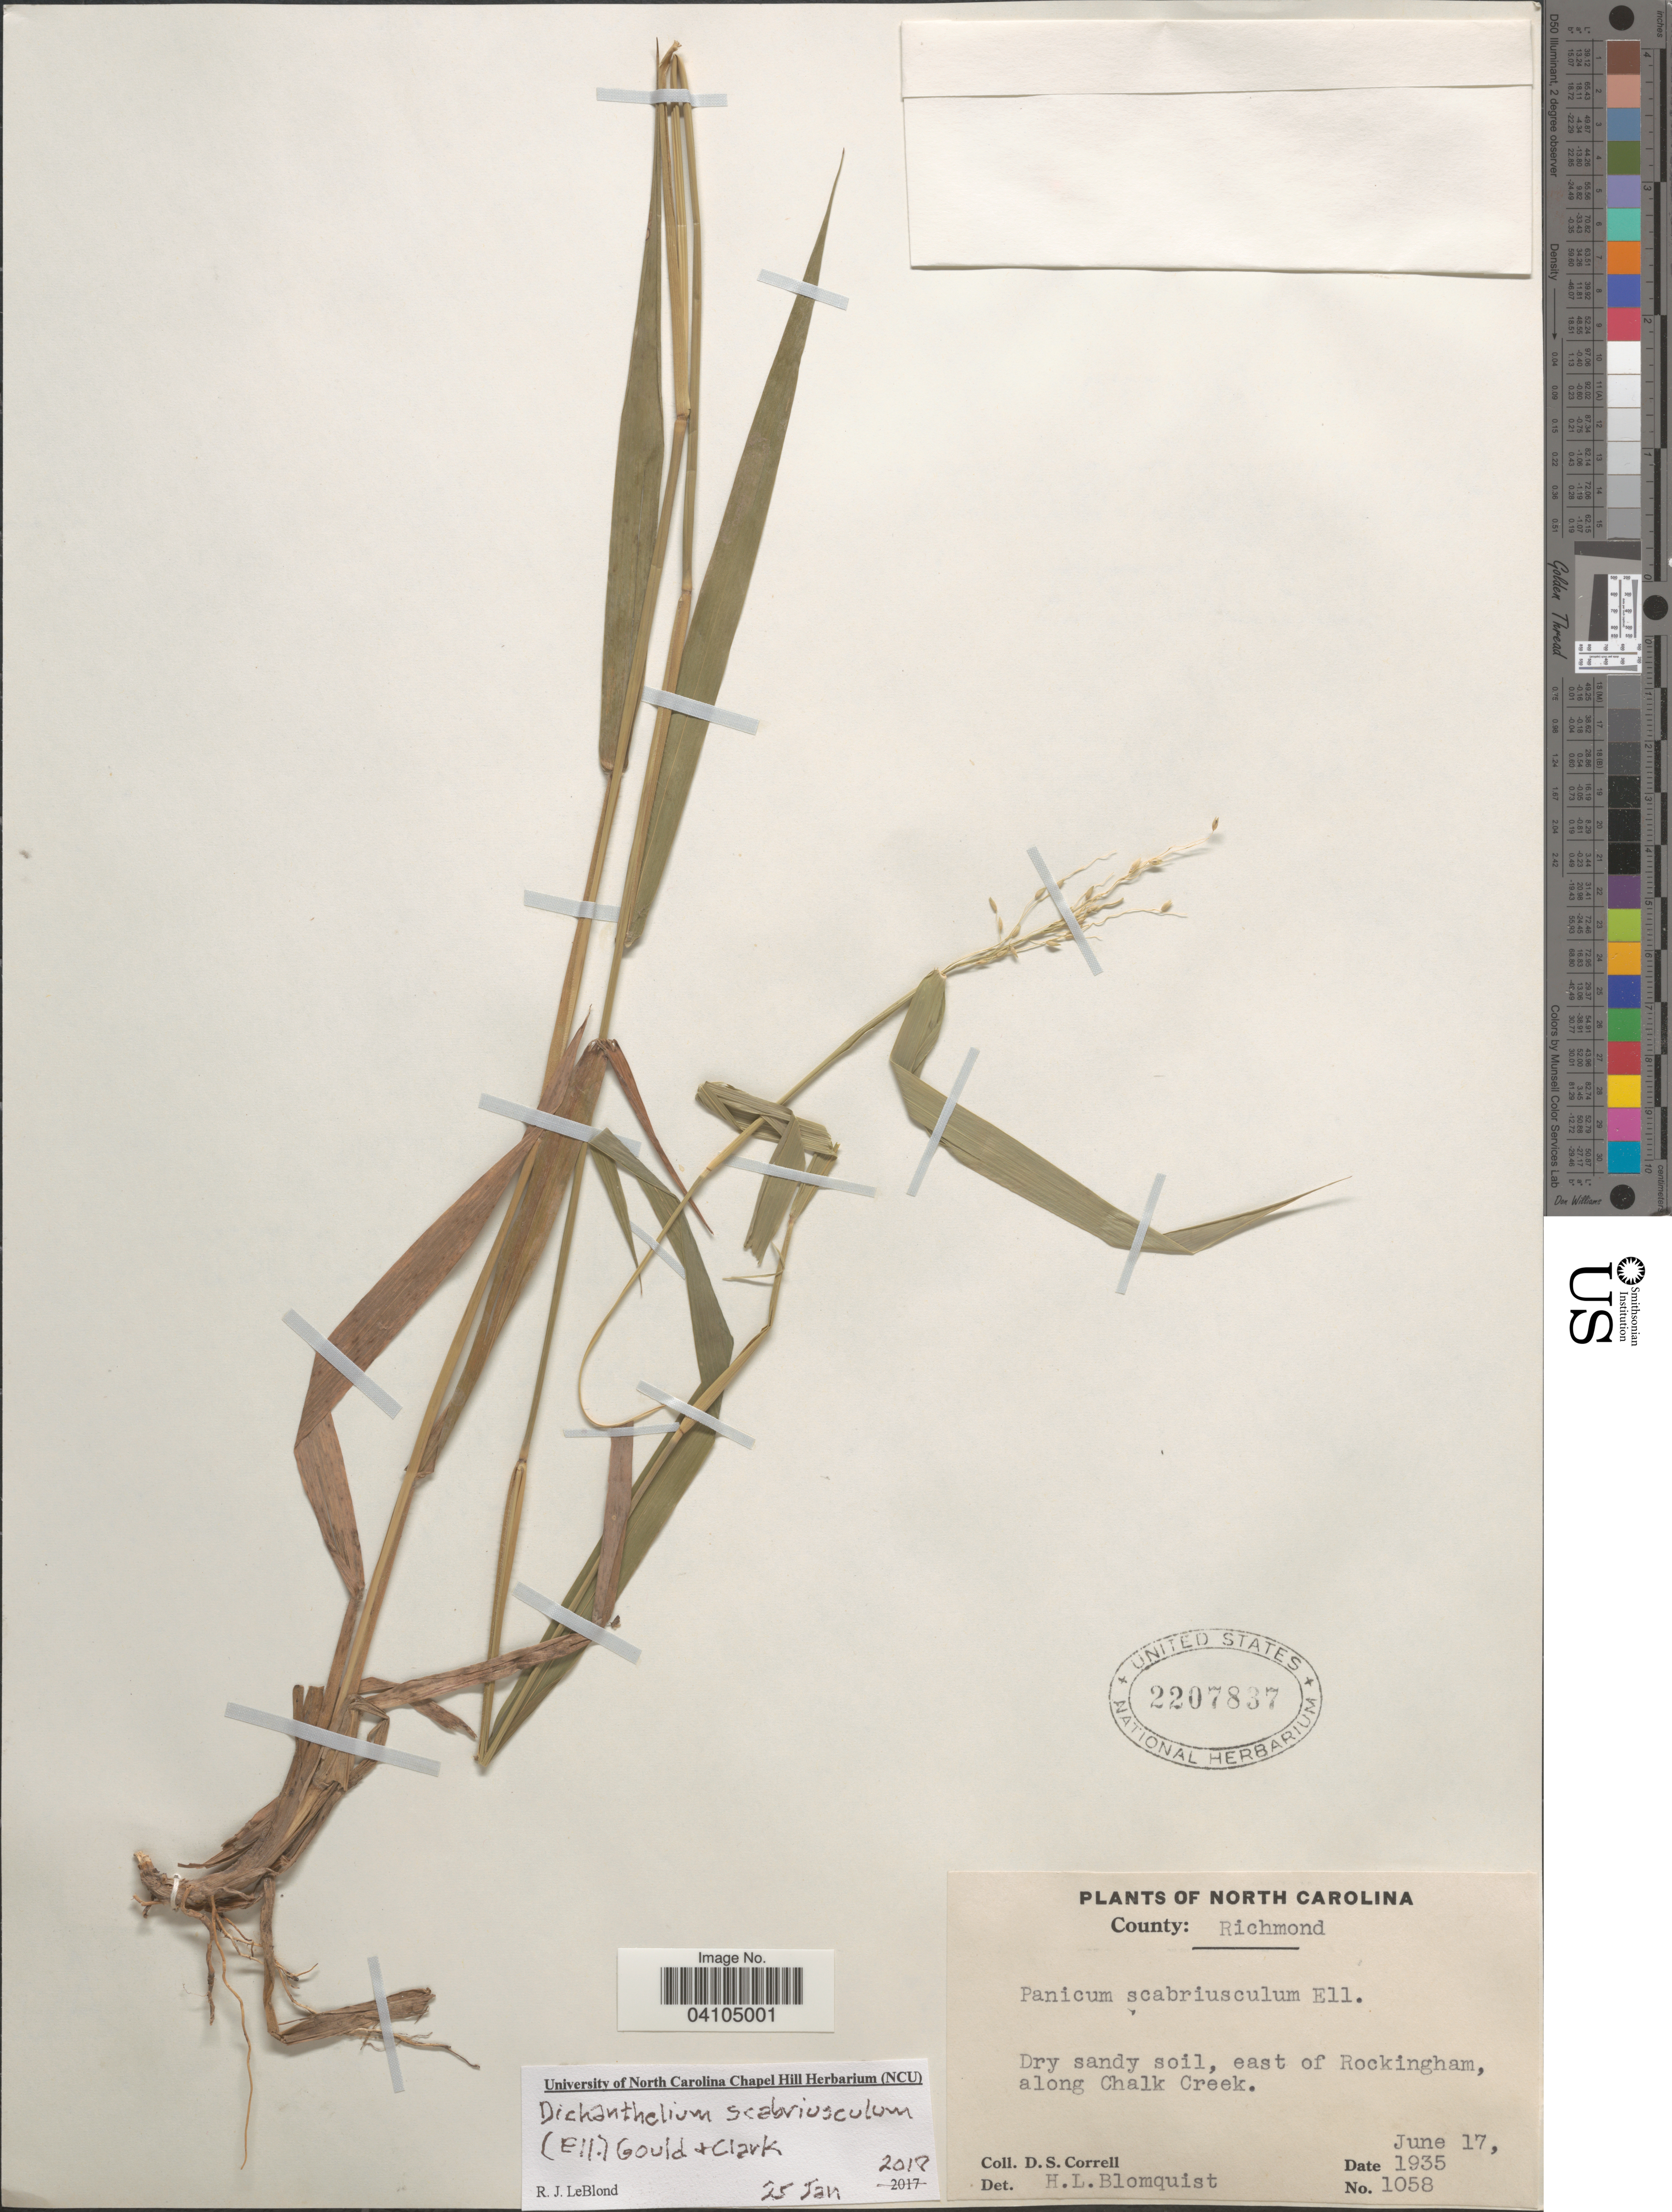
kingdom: Plantae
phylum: Tracheophyta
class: Liliopsida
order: Poales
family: Poaceae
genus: Dichanthelium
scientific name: Dichanthelium scabriusculum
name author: (Elliott) Gould & C.A. Clark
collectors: D. S. Correll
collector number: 1058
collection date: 1935-06-17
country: United States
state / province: North Carolina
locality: County: Richmond. East of Rockingham, along Chalk Creek.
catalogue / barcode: US 2207837